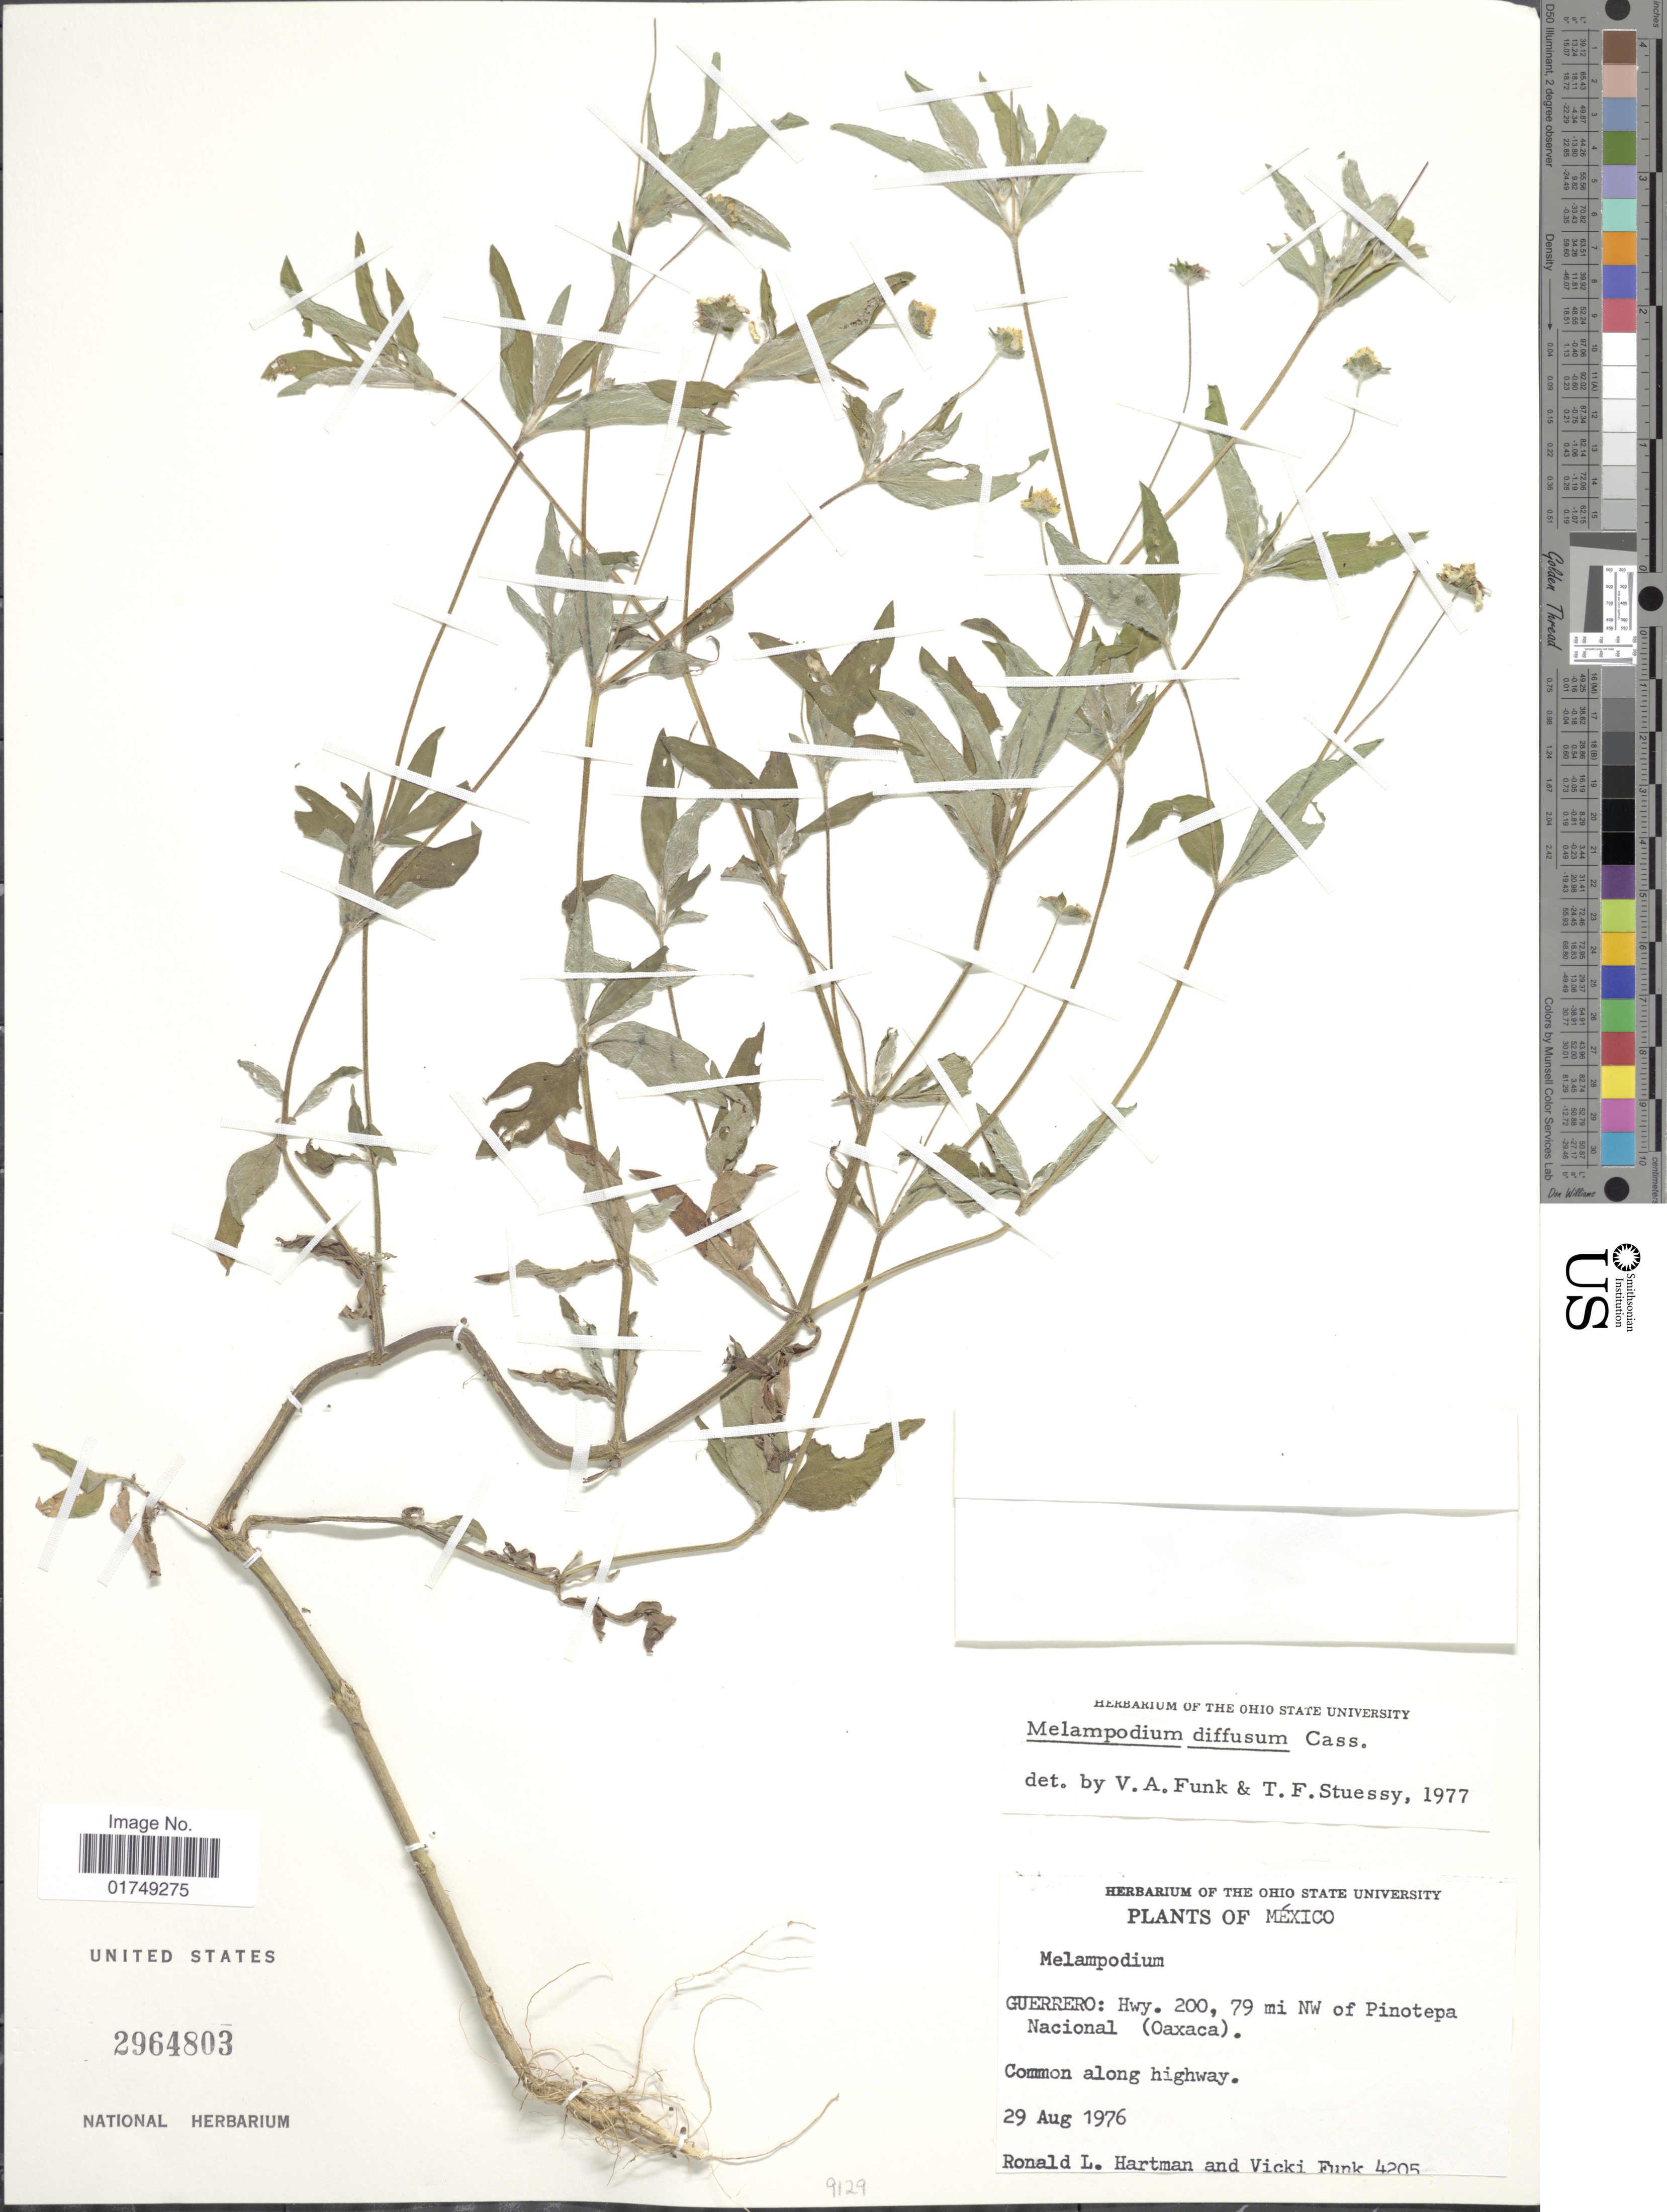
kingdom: Plantae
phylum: Tracheophyta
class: Magnoliopsida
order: Asterales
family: Asteraceae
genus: Melampodium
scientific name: Melampodium diffusum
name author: Cass.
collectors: R. Hartman & V. Funk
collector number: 4205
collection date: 1976-08-29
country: Mexico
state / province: Guerrero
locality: Hwy. 200, 79 mi NW of Pinotepa Nacional (Oaxaca)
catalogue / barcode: US 2964803